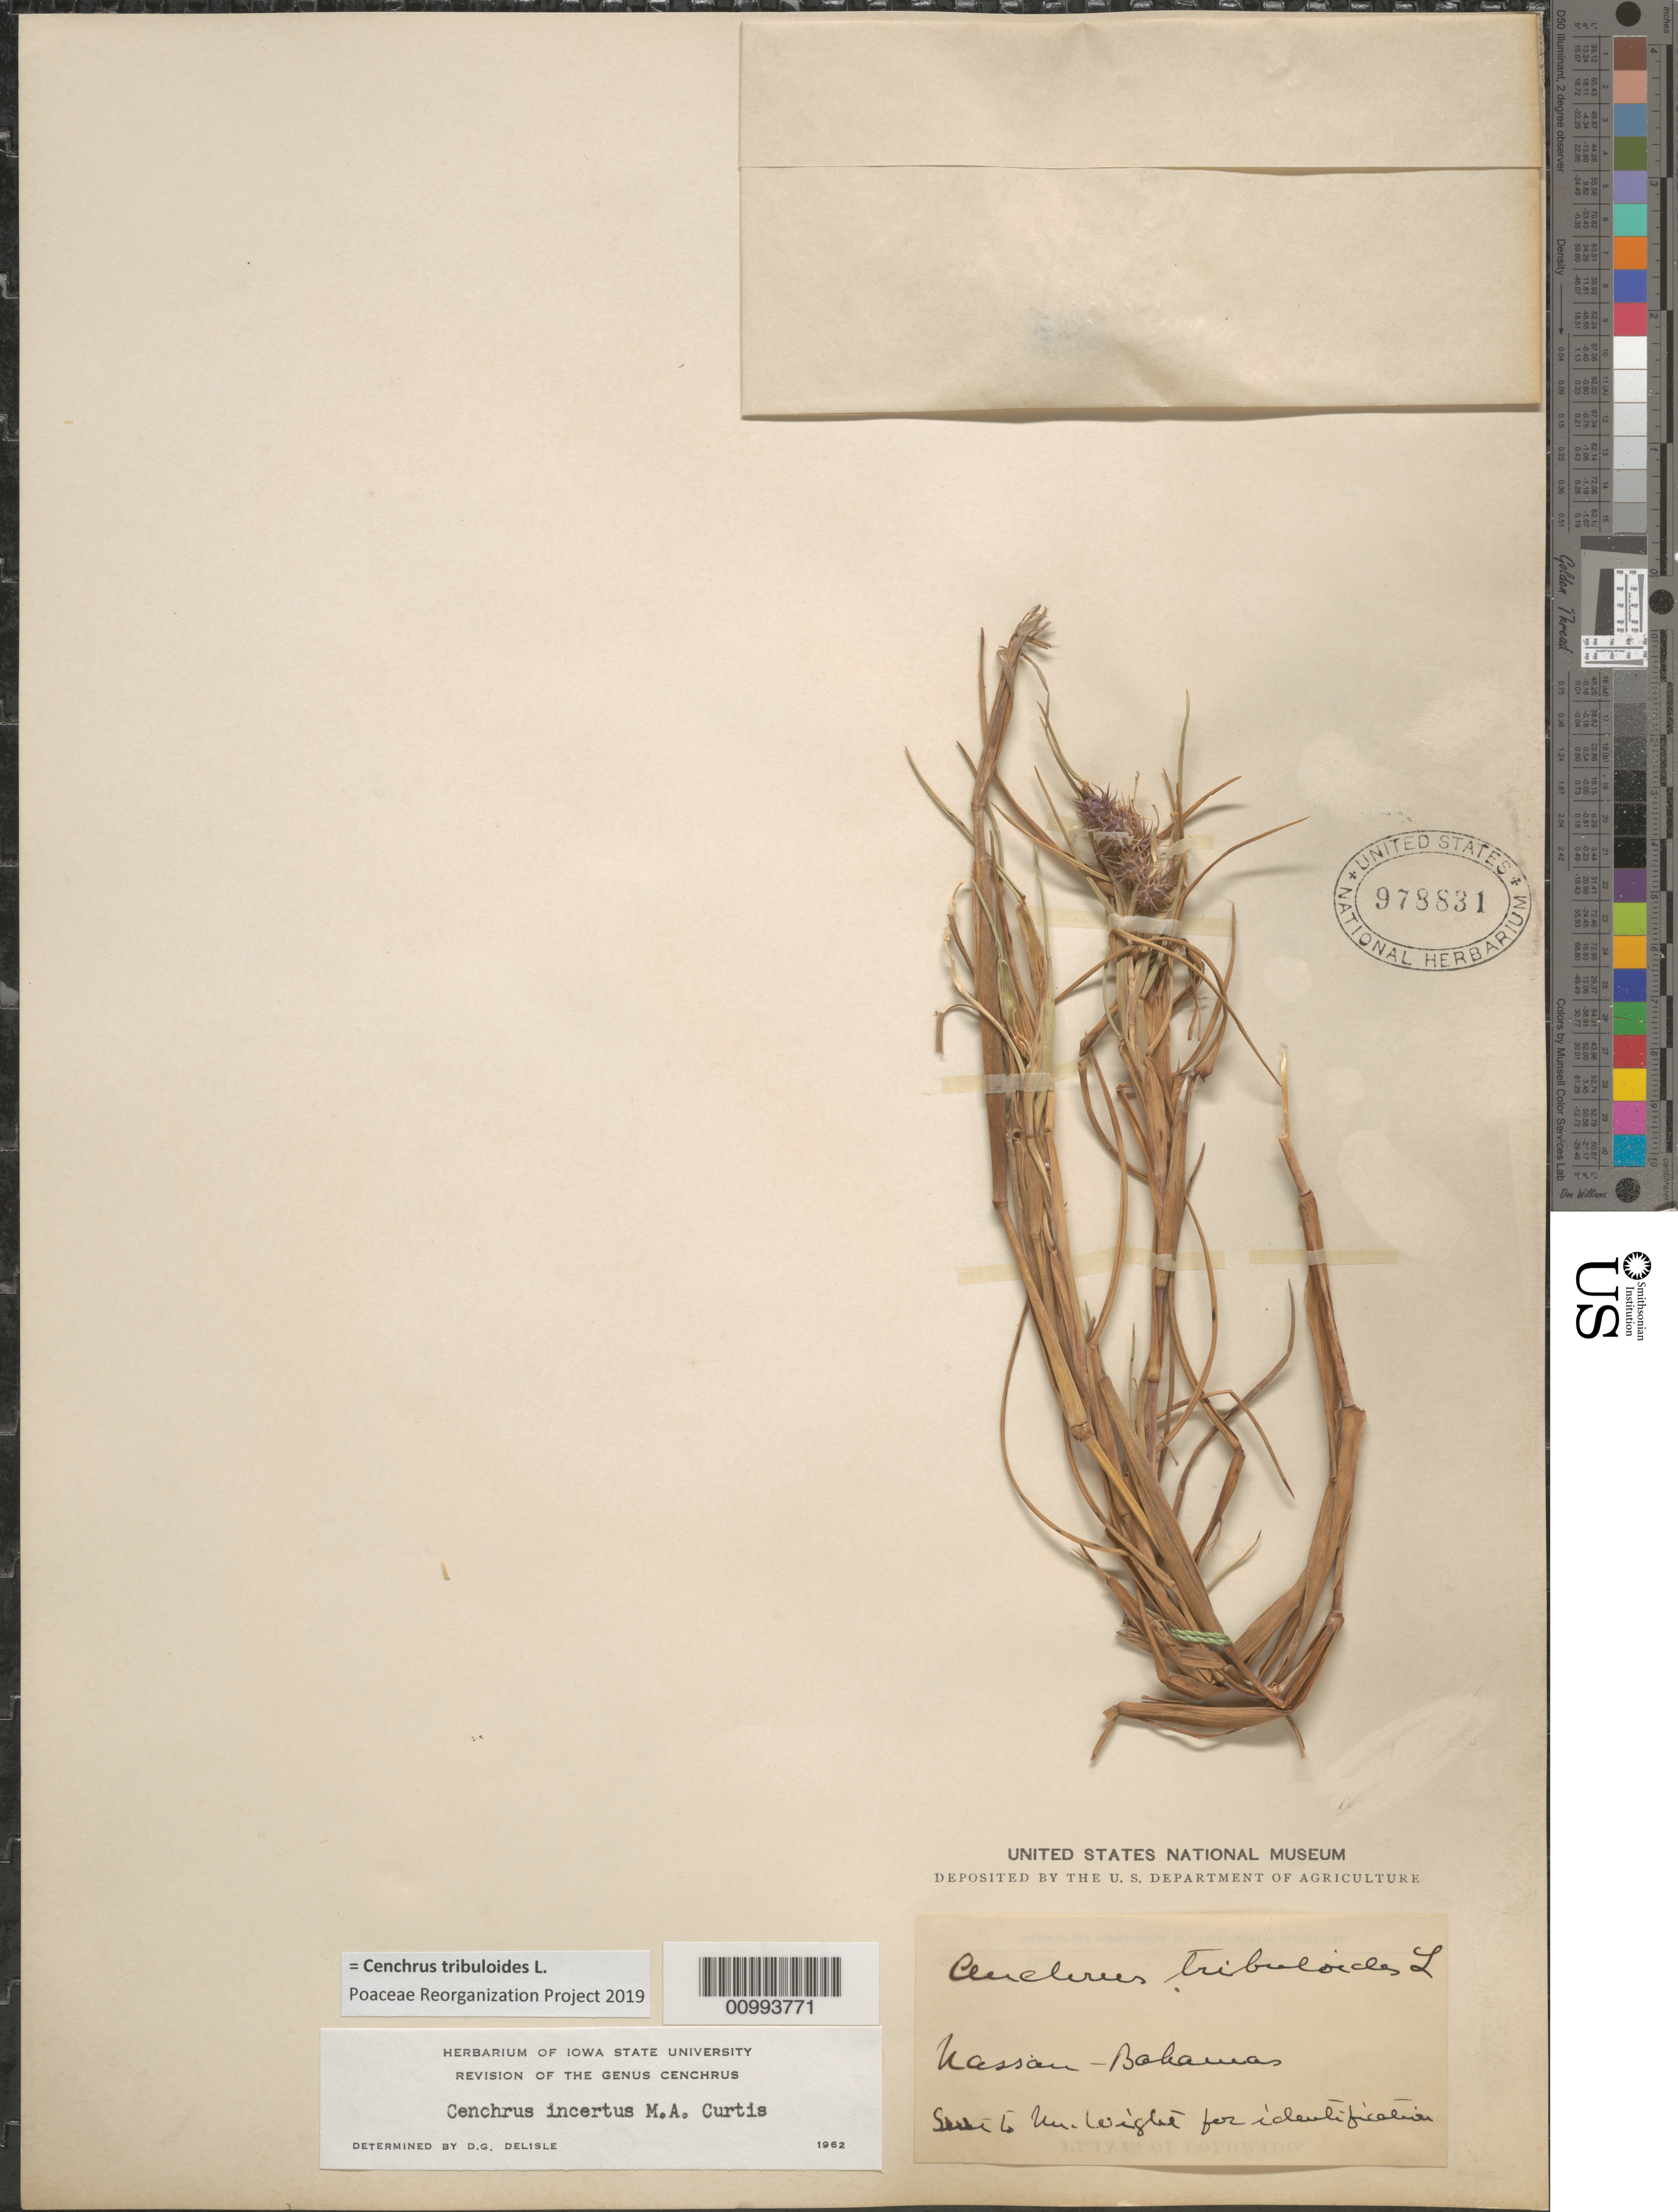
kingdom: Plantae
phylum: Tracheophyta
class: Liliopsida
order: Poales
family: Poaceae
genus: Cenchrus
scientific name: Cenchrus tribuloides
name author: L.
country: Bahamas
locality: Nassau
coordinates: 0 N, 0 E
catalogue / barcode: US 978831